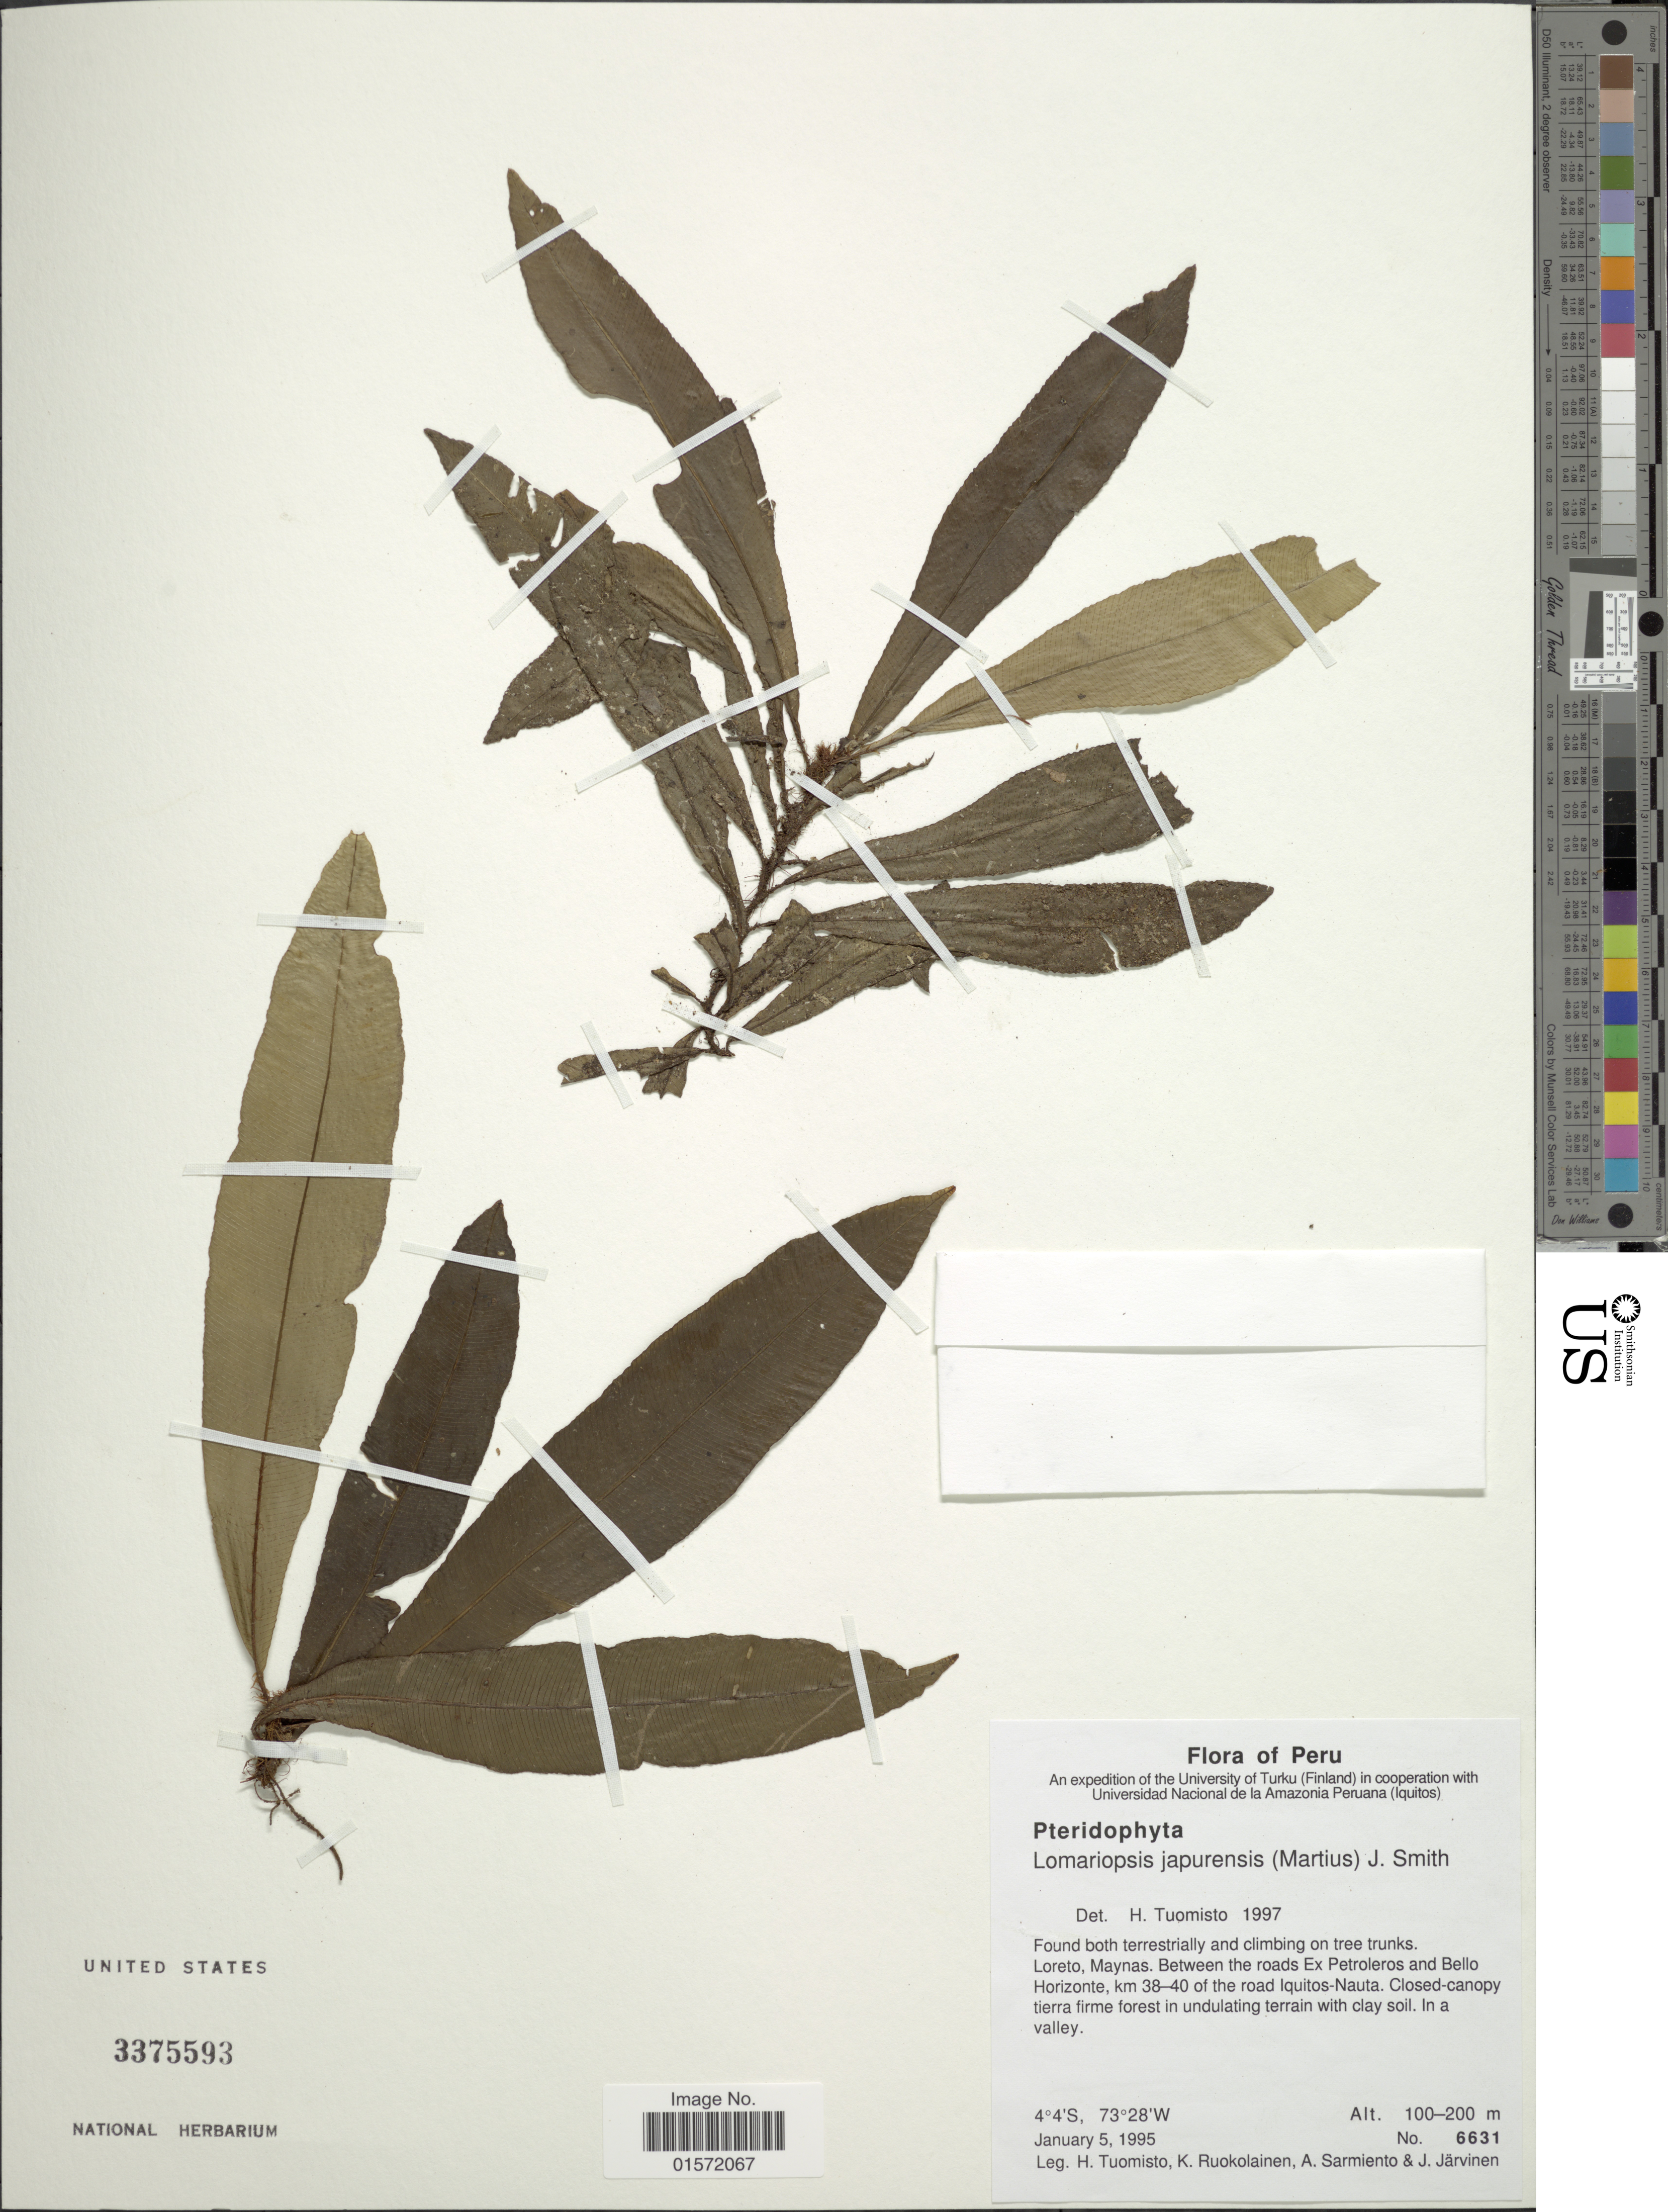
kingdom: Plantae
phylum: Tracheophyta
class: Polypodiopsida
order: Polypodiales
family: Lomariopsidaceae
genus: Lomariopsis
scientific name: Lomariopsis japurensis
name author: (Mart.) J. Sm.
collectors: H. Tuomisto, K. Ruokolainen, A. Sarmiento & J. Järvinen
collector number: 6631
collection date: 1995-01-05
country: Peru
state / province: Loreto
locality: Maynas. Between the roads Ex Petroleros and Bello Horizonte, km 38-40 of the road Iquitos-Nauta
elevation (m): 100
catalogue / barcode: US 3375593